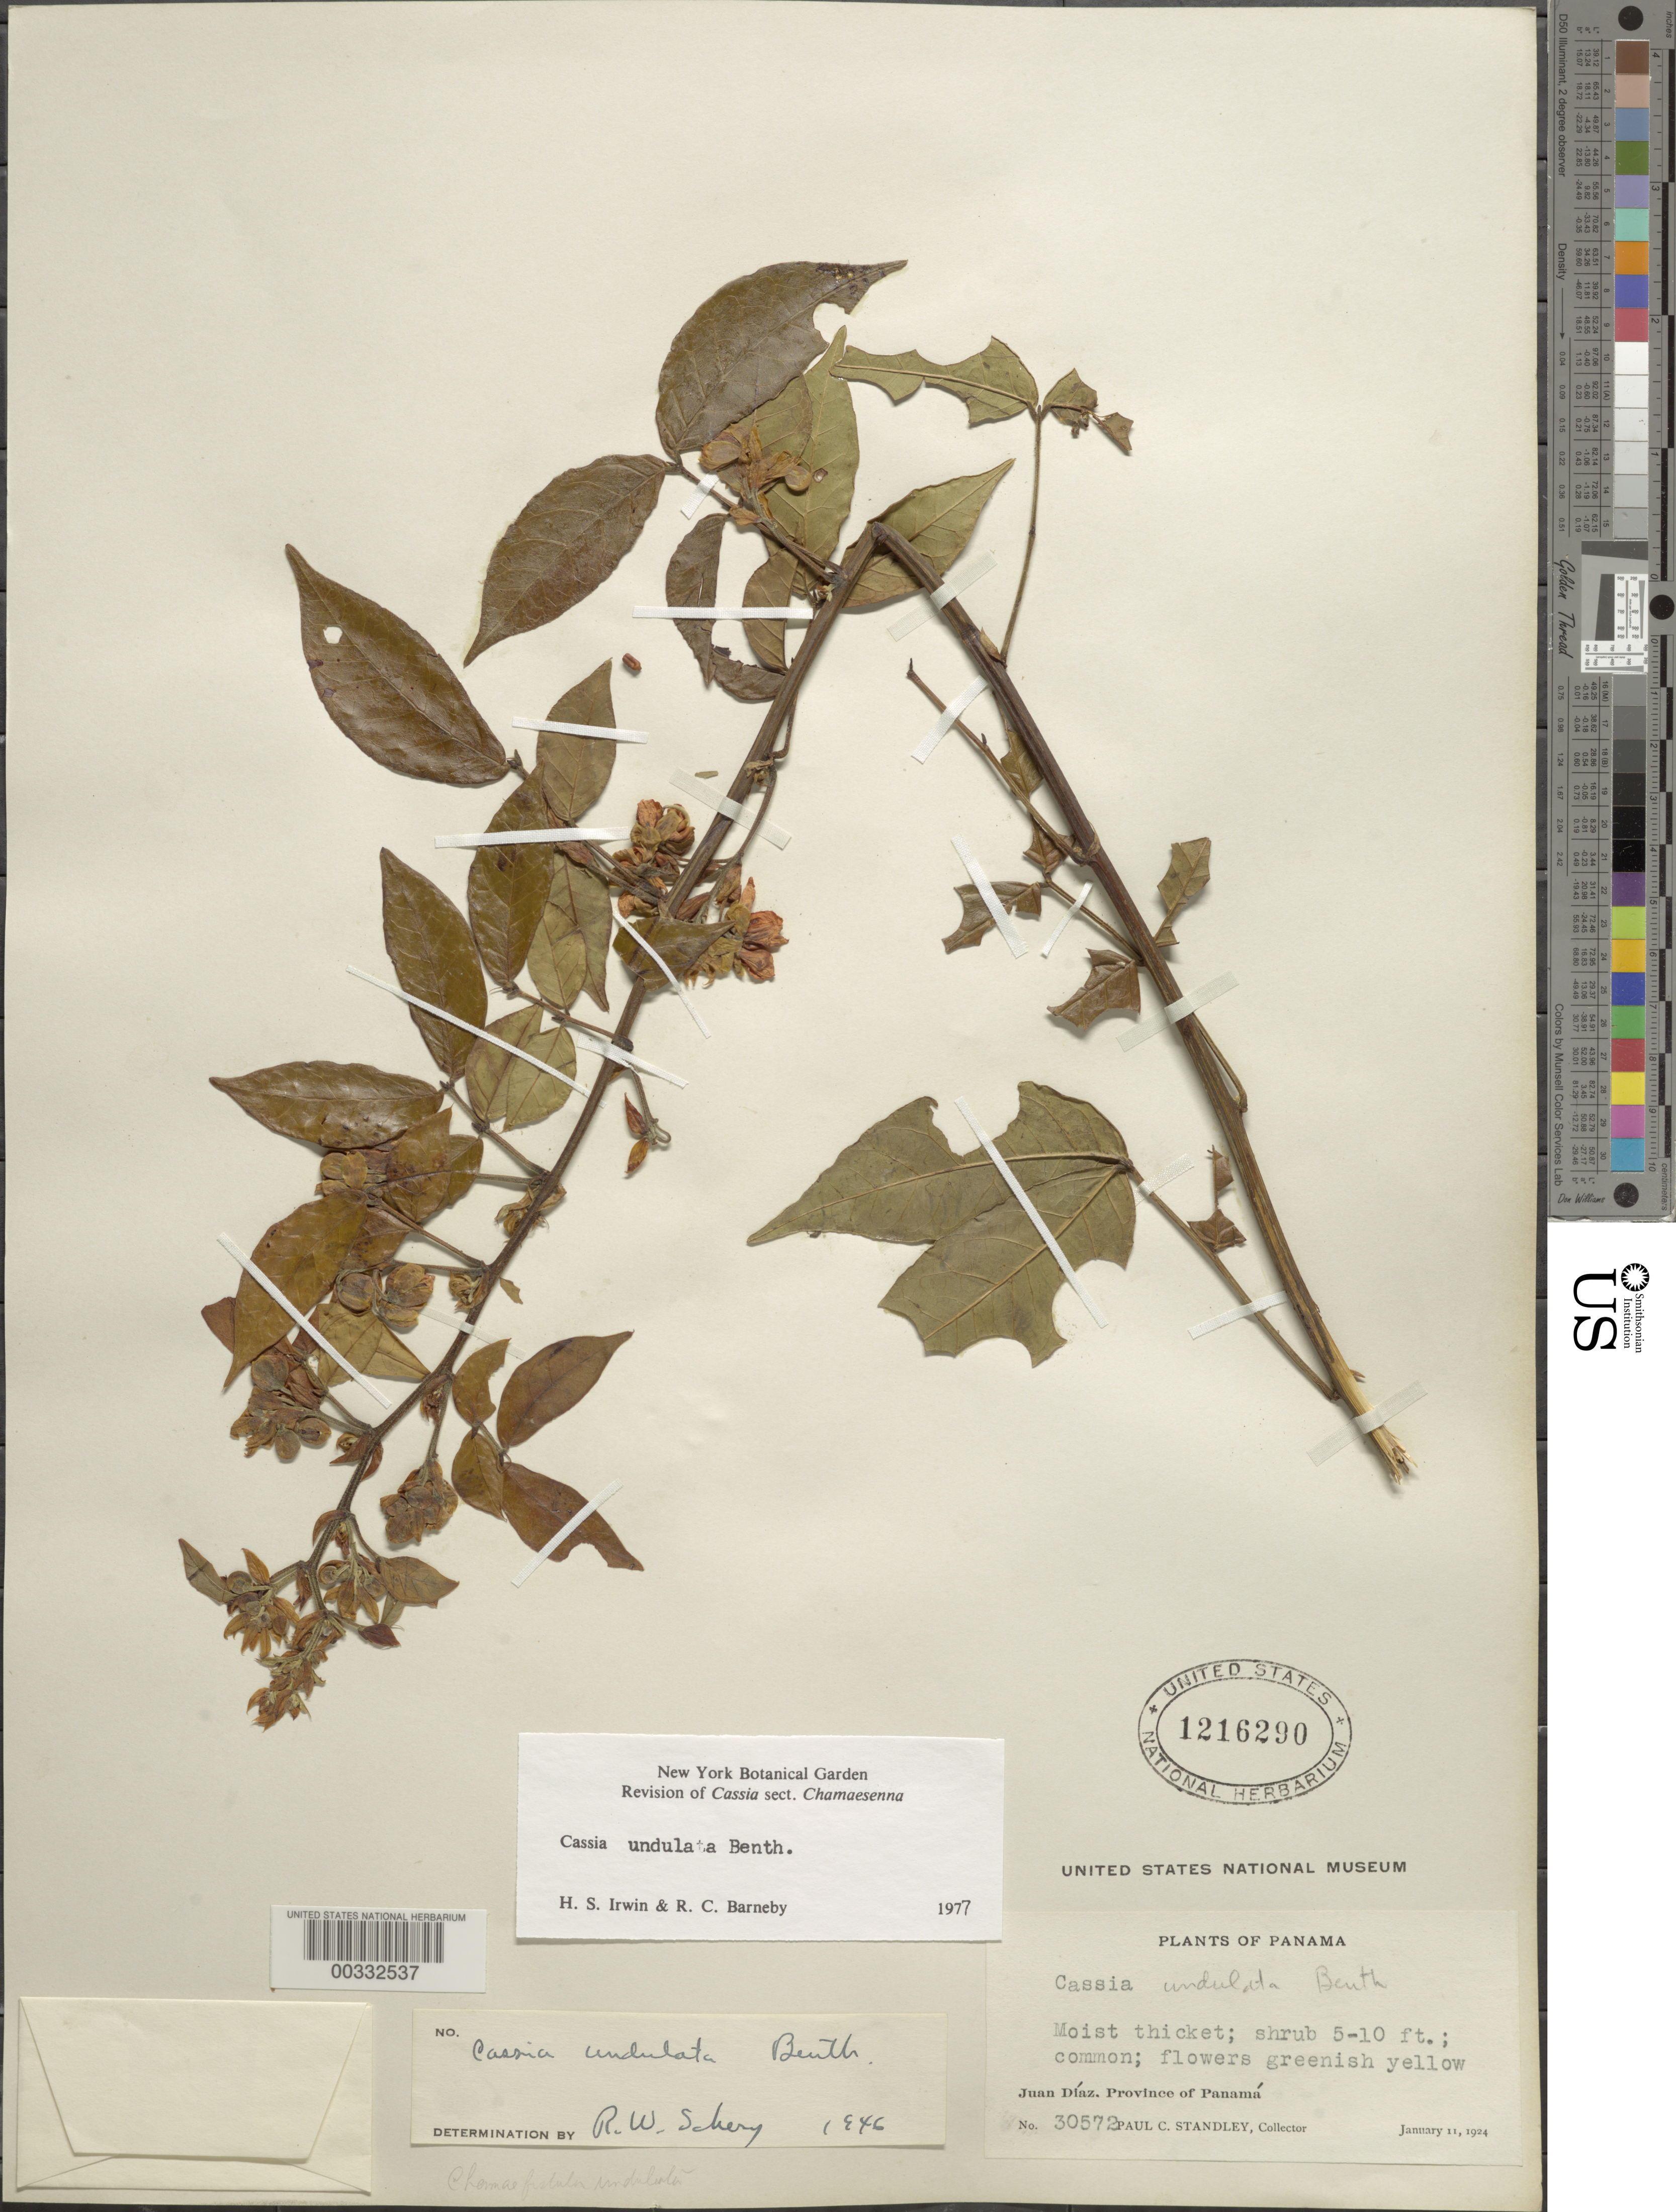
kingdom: Plantae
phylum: Tracheophyta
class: Magnoliopsida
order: Fabales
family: Fabaceae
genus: Senna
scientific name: Senna undulata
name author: (Benth.) H.S. Irwin & Barneby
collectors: P. C. Standley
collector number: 30572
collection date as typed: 11 Jan 1924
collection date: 1924-01-11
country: Panama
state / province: Panamá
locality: Juan Diaz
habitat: Moist thicket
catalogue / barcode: US 1216290